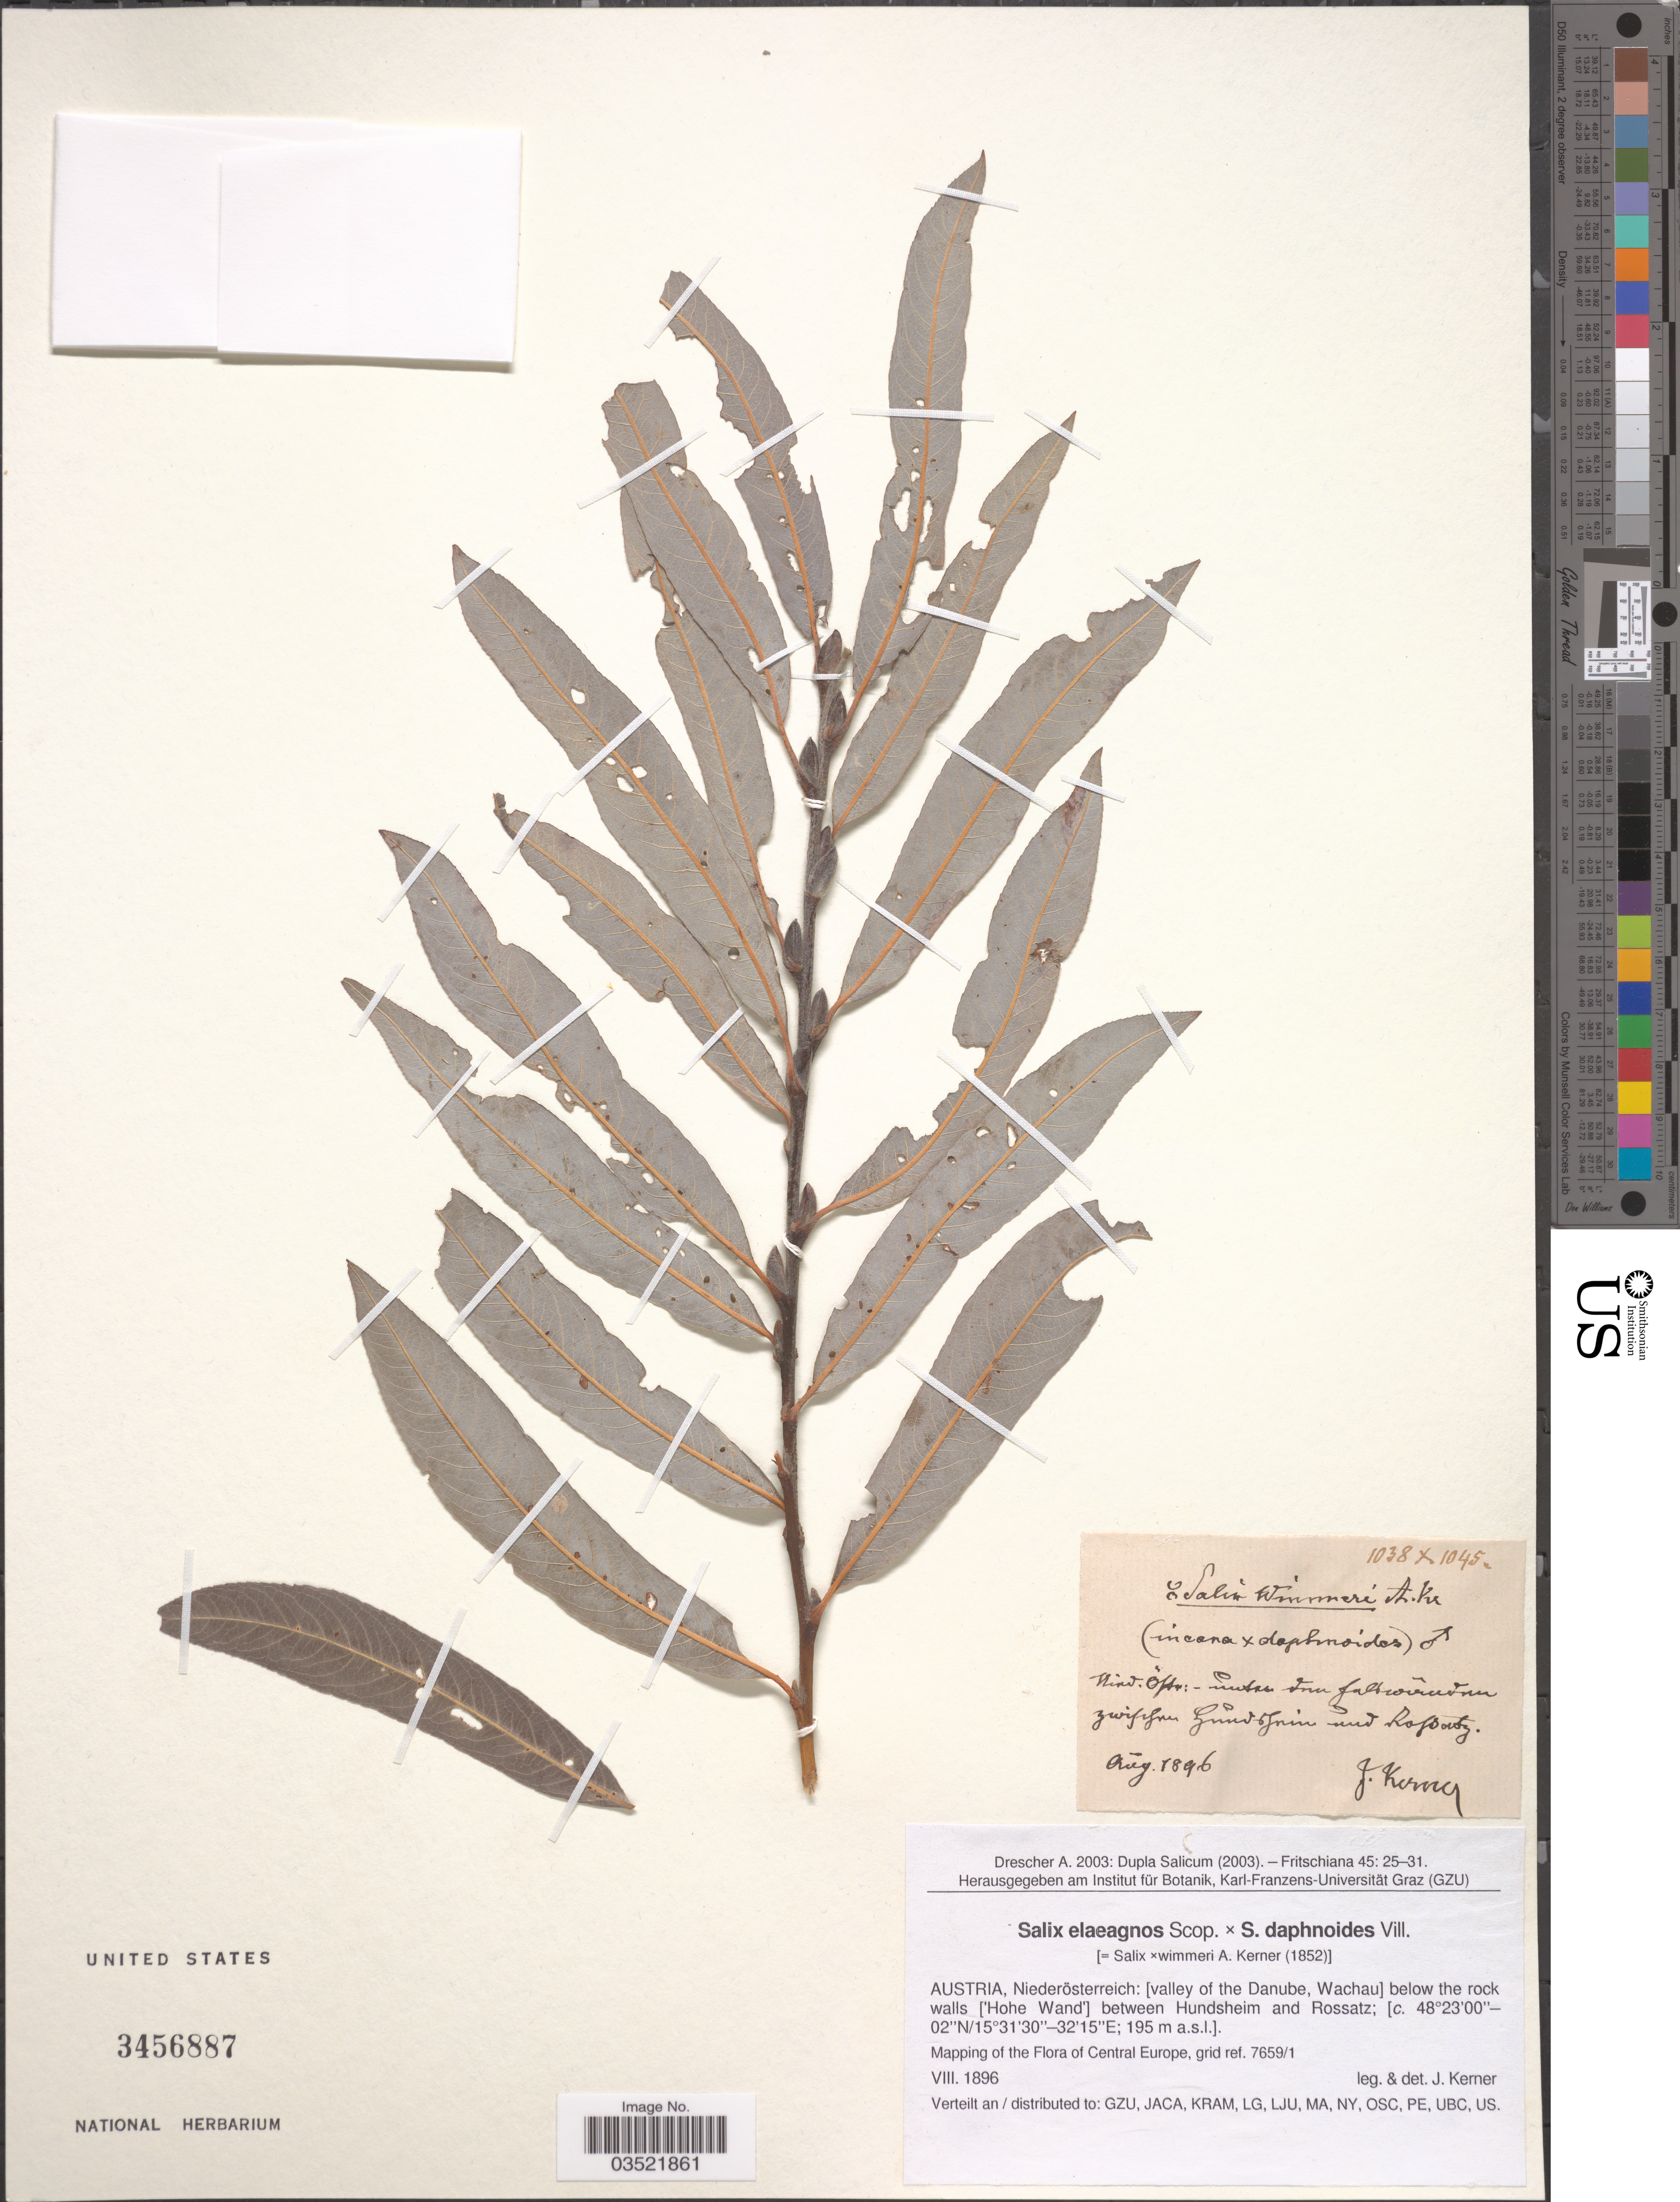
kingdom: Plantae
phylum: Tracheophyta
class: Magnoliopsida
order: Malpighiales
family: Salicaceae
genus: Salix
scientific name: Salix eleagnos x S. daphnoides Vill.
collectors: J. Kerner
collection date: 1896-08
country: Austria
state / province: Niederosterreich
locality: [Valley of the Danube, Wachau] below the rock walls ['Hohe Wand'] between Hundsheim and Rossatz. Central Europe, grid ref. 7659/1.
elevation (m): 195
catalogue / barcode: US 3456887